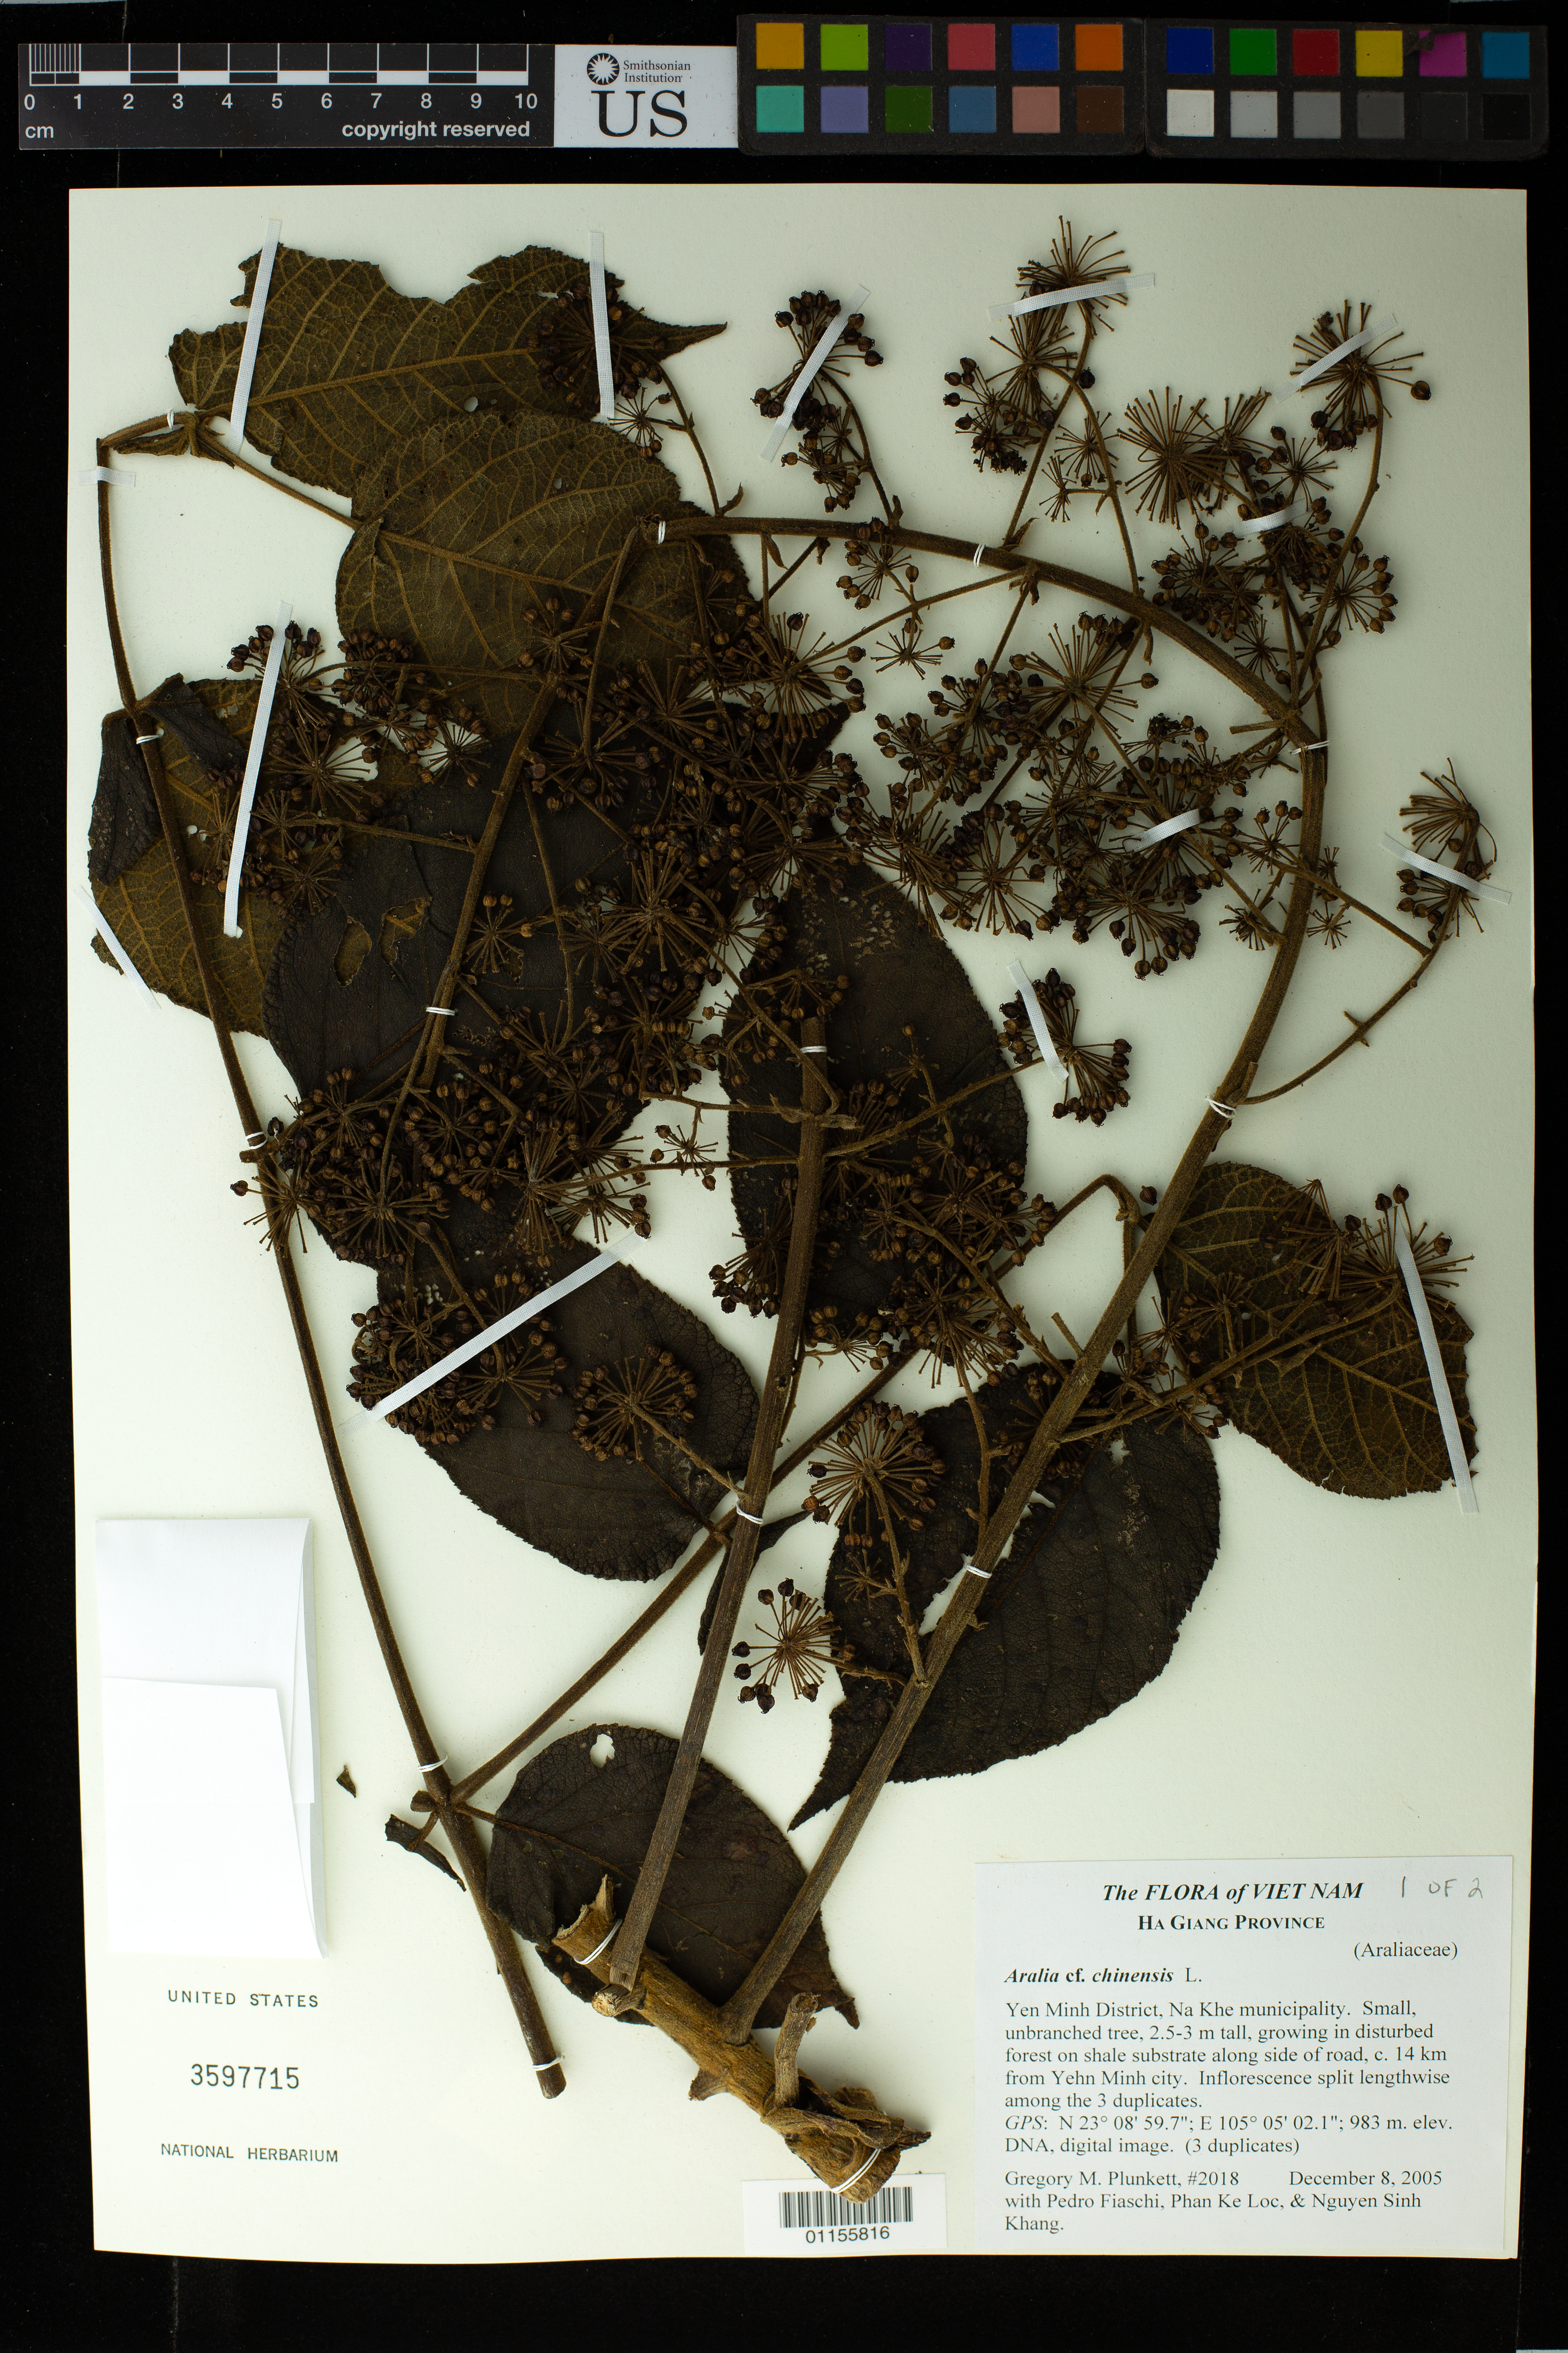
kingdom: Plantae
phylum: Tracheophyta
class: Magnoliopsida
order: Apiales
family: Araliaceae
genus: Aralia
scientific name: Aralia cf. chinensis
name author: L.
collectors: G. M. Plunkett, P. Fiaschi, P. K. Lôc & N. Khang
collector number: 2018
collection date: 2005-12-08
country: Vietnam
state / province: Hà Giang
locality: Yen Minh District, Na Khe municipality, c. 14 km from Yehn Minh city.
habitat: Growing in disturbed forest on shale substrate along side of road.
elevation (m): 983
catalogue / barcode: US 3597715